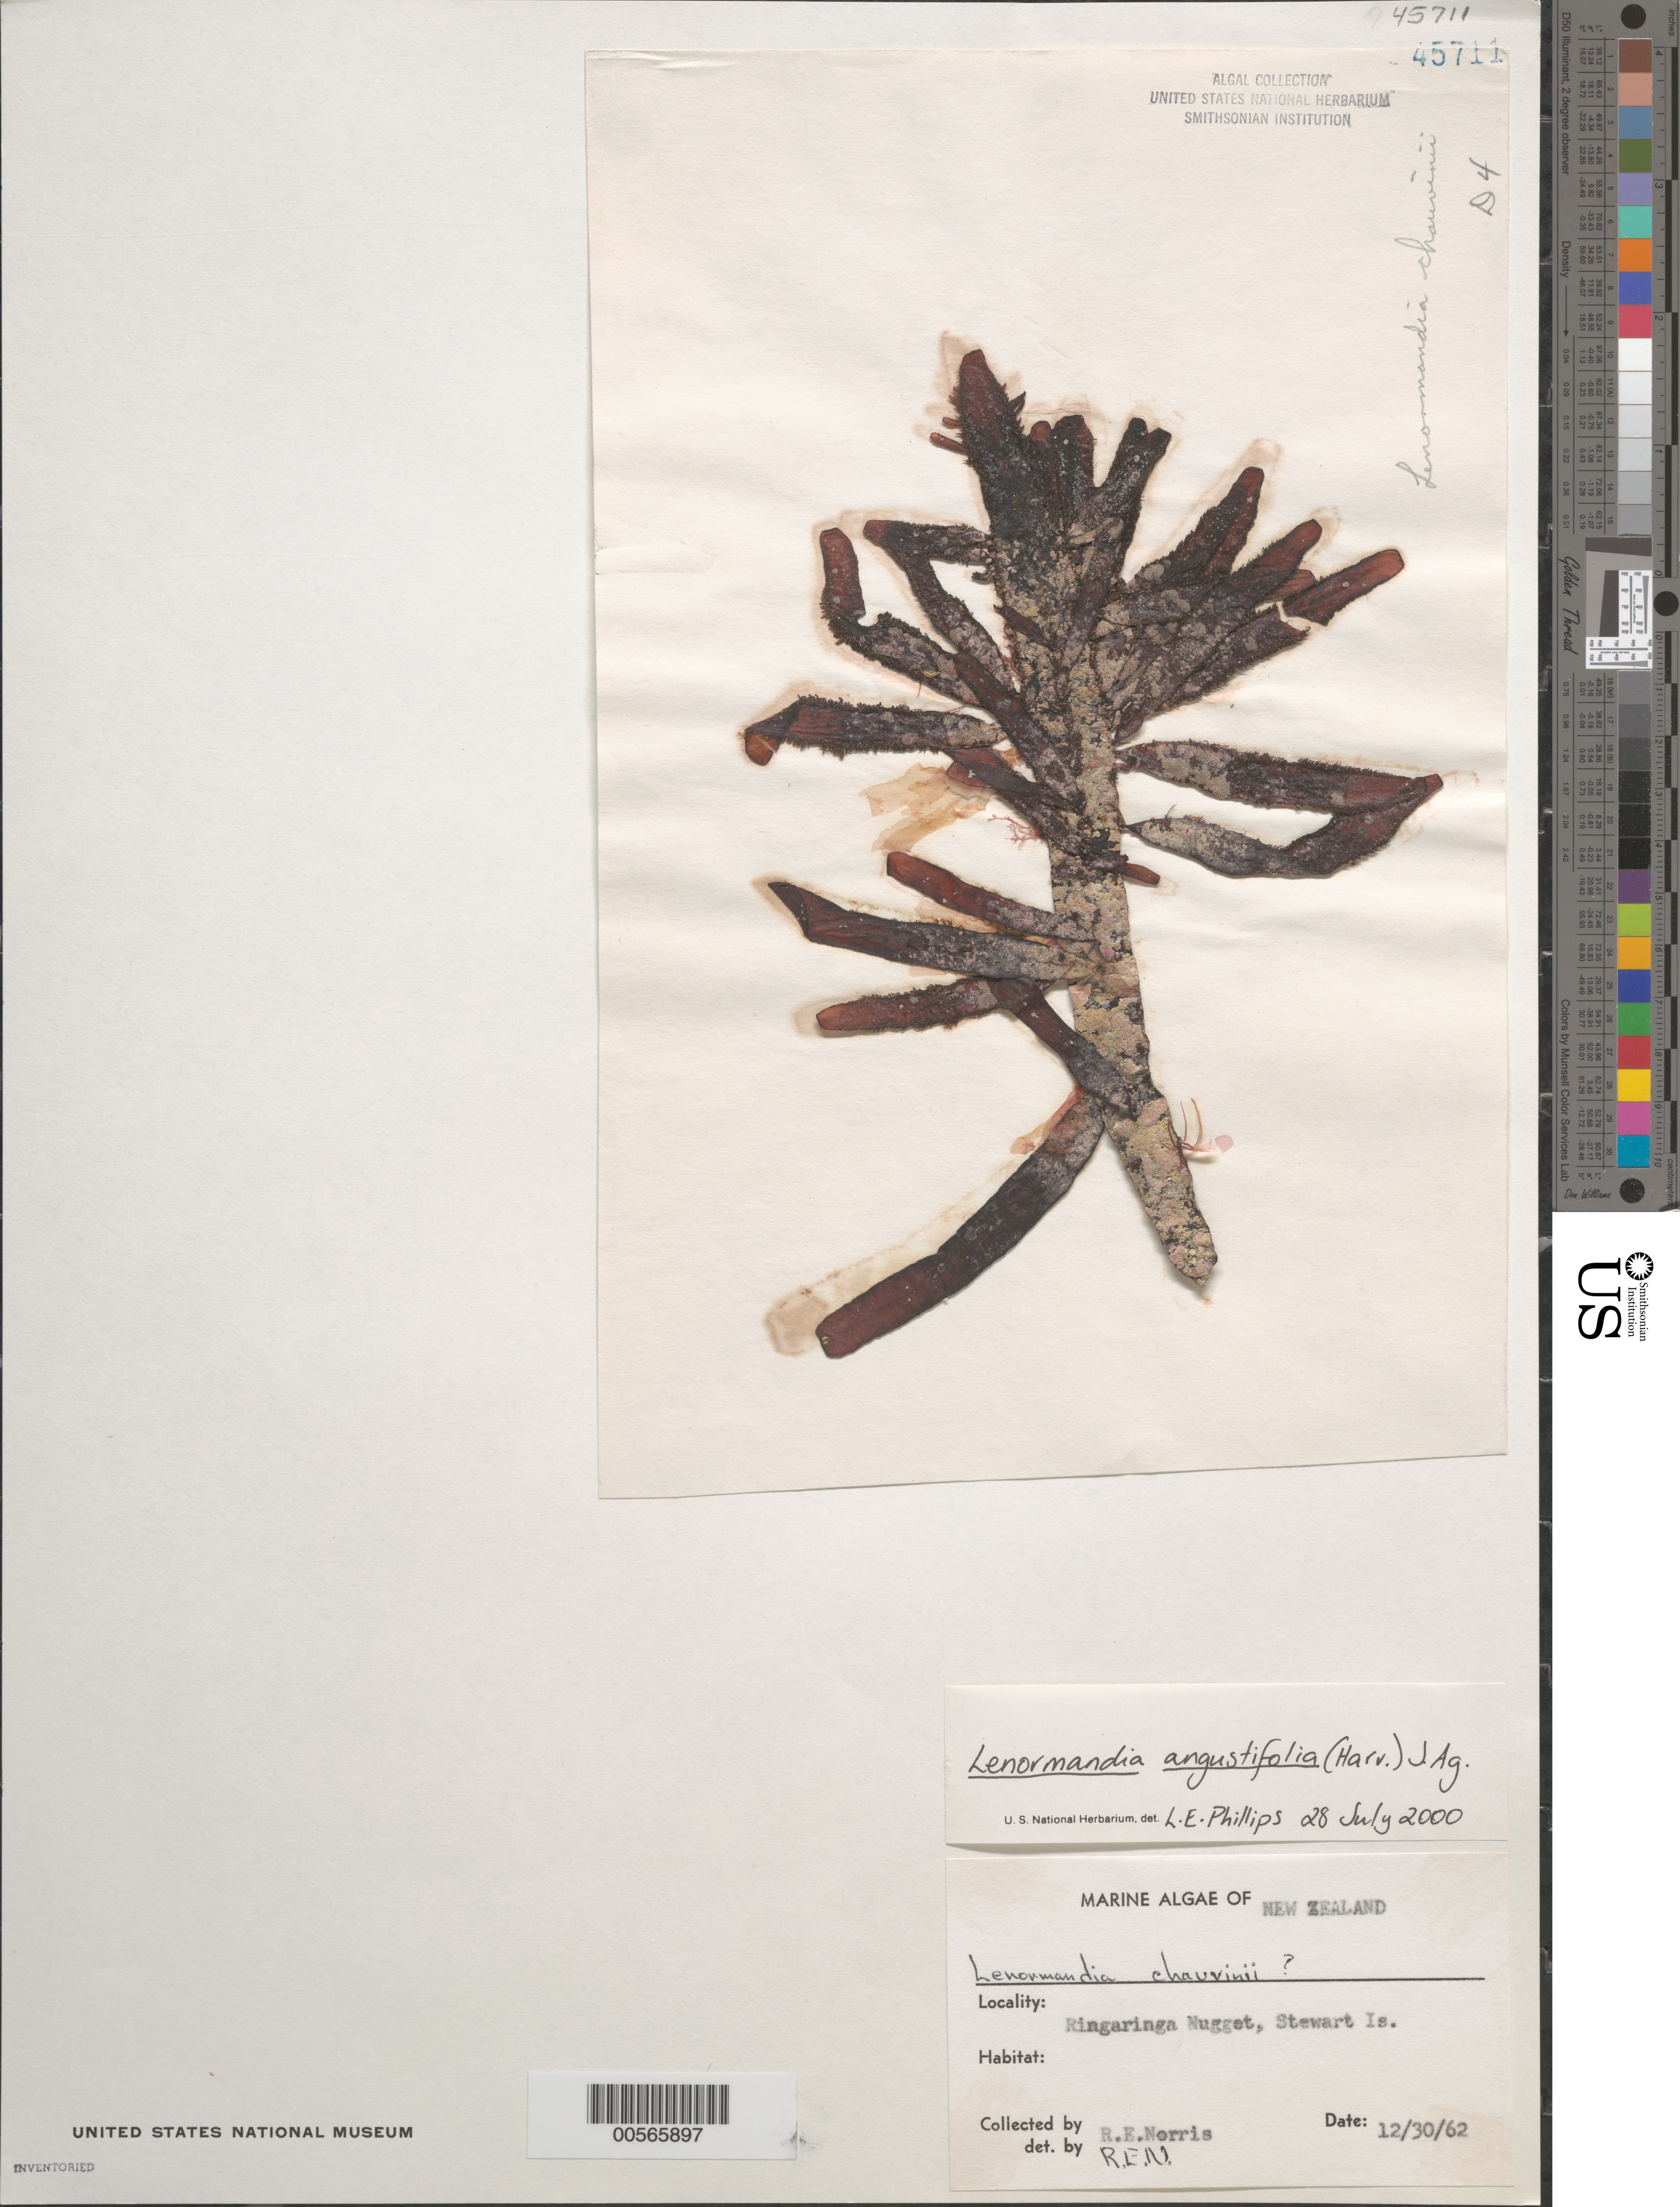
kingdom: Plantae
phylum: Rhodophyta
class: Florideophyceae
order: Ceramiales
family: Rhodomelaceae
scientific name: Lenormandia angustifolia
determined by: Phillips, L. E.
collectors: R. E. Norris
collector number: D4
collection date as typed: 30 Dec 1962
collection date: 1962-12-30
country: New Zealand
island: Stewart Island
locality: Ringaringa Nugget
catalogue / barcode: US 45711